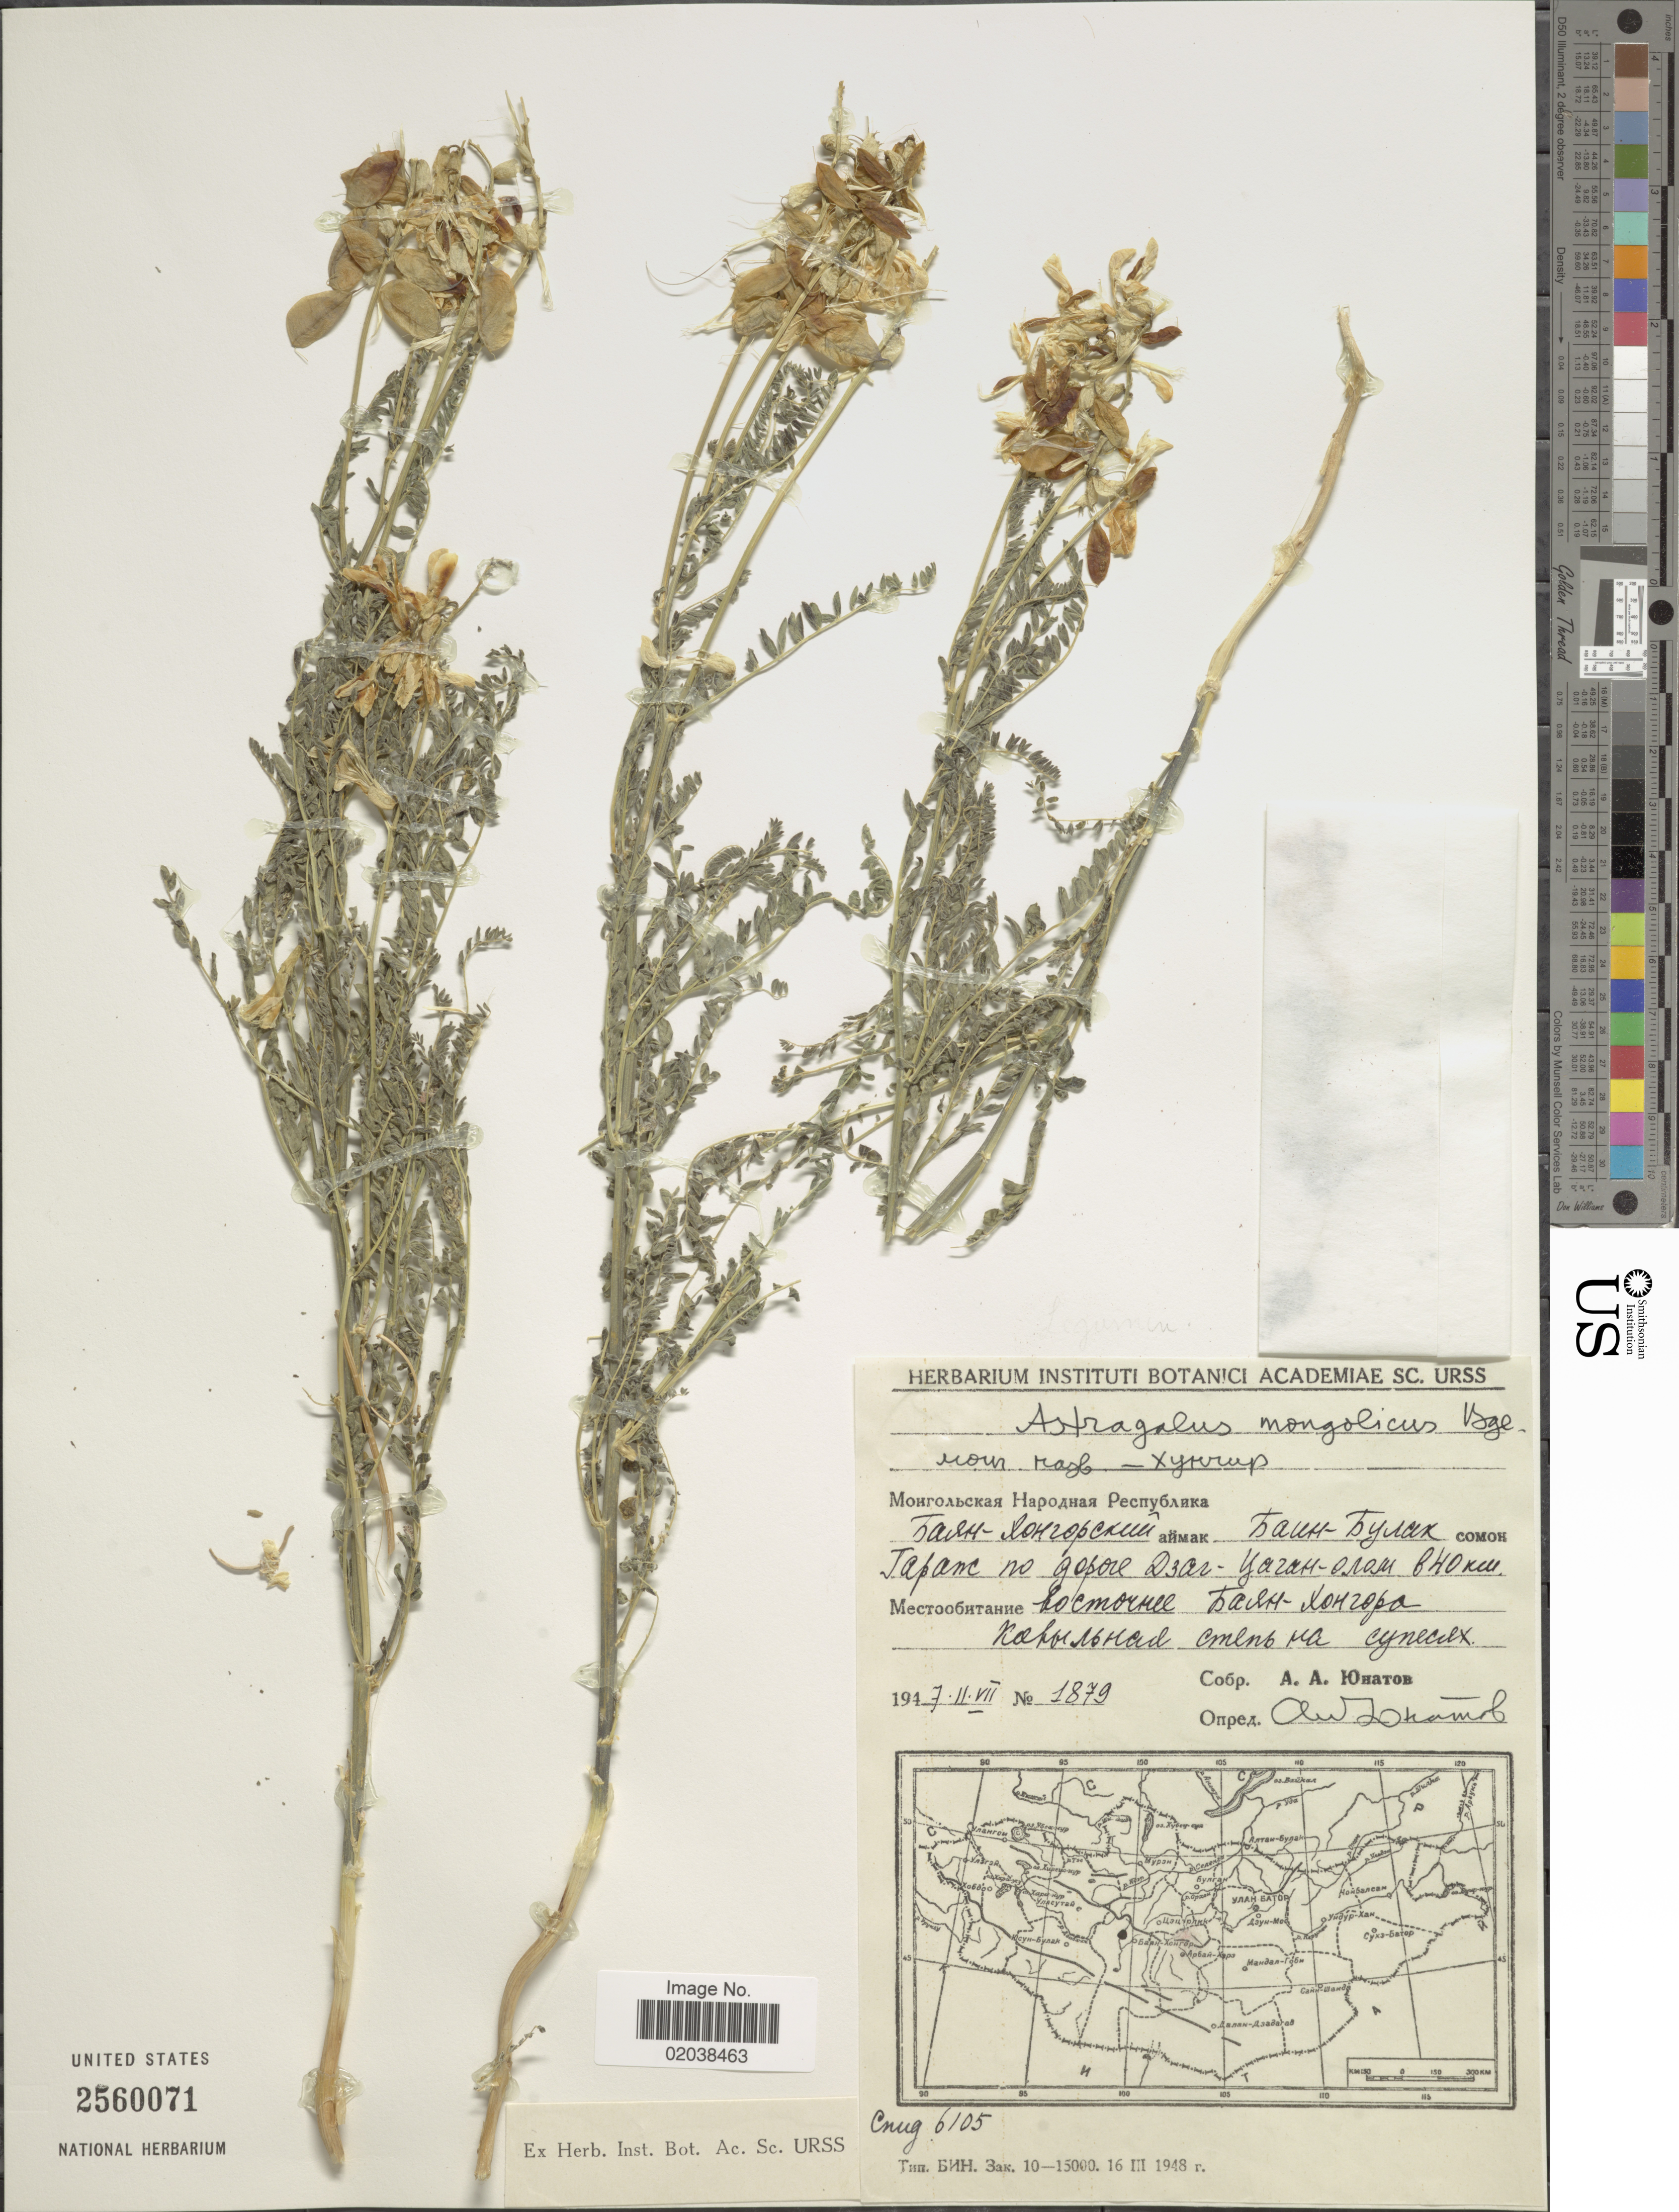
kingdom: Plantae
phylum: Tracheophyta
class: Magnoliopsida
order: Fabales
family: Fabaceae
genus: Astragalus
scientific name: Astragalus mongholicus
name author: Bunge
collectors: A. Unatov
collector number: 1879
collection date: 1947-07-11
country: Mongolia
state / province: Bayanhongor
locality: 40 km E of Bayanhongor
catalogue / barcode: US 2560071